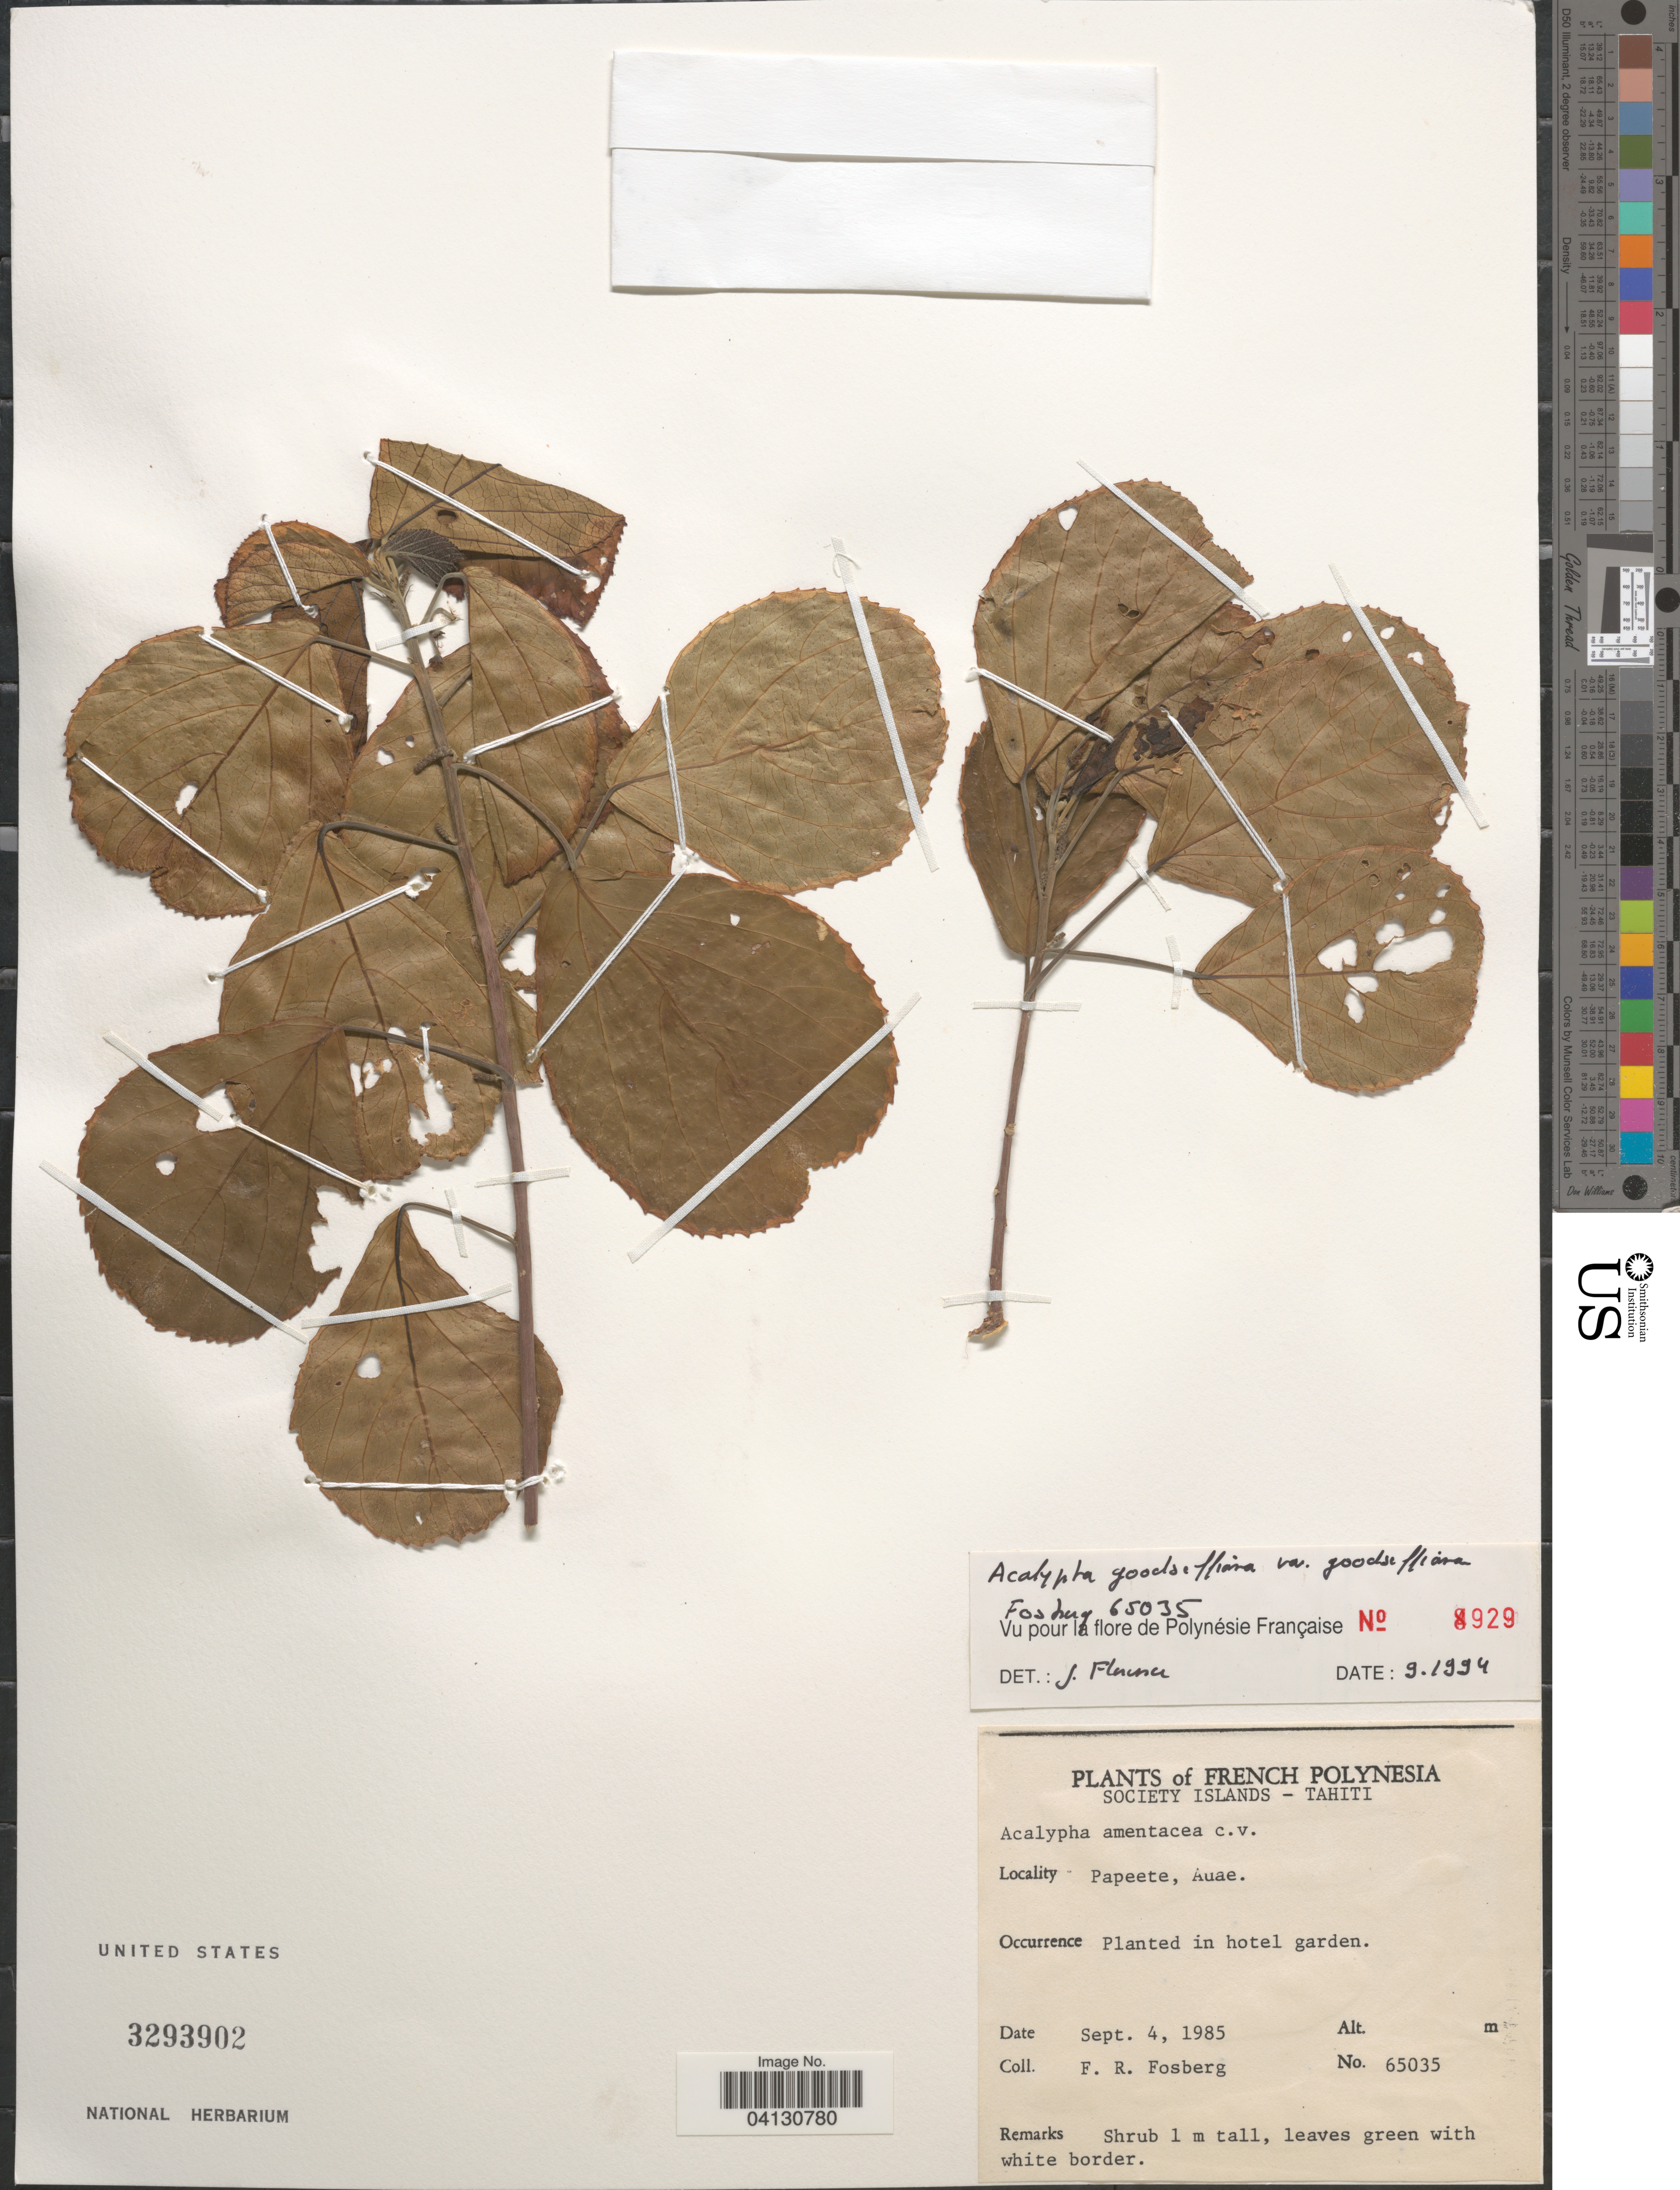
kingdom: Plantae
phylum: Tracheophyta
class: Magnoliopsida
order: Malpighiales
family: Euphorbiaceae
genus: Acalypha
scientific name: Acalypha godseffiana var. godseffiana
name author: Mast.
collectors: F. R. Fosberg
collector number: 65035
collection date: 1985-09-04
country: French Polynesia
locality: Society Islands - Tahiti. Papeete, Auae. Planted in hotel garden.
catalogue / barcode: US 3293902